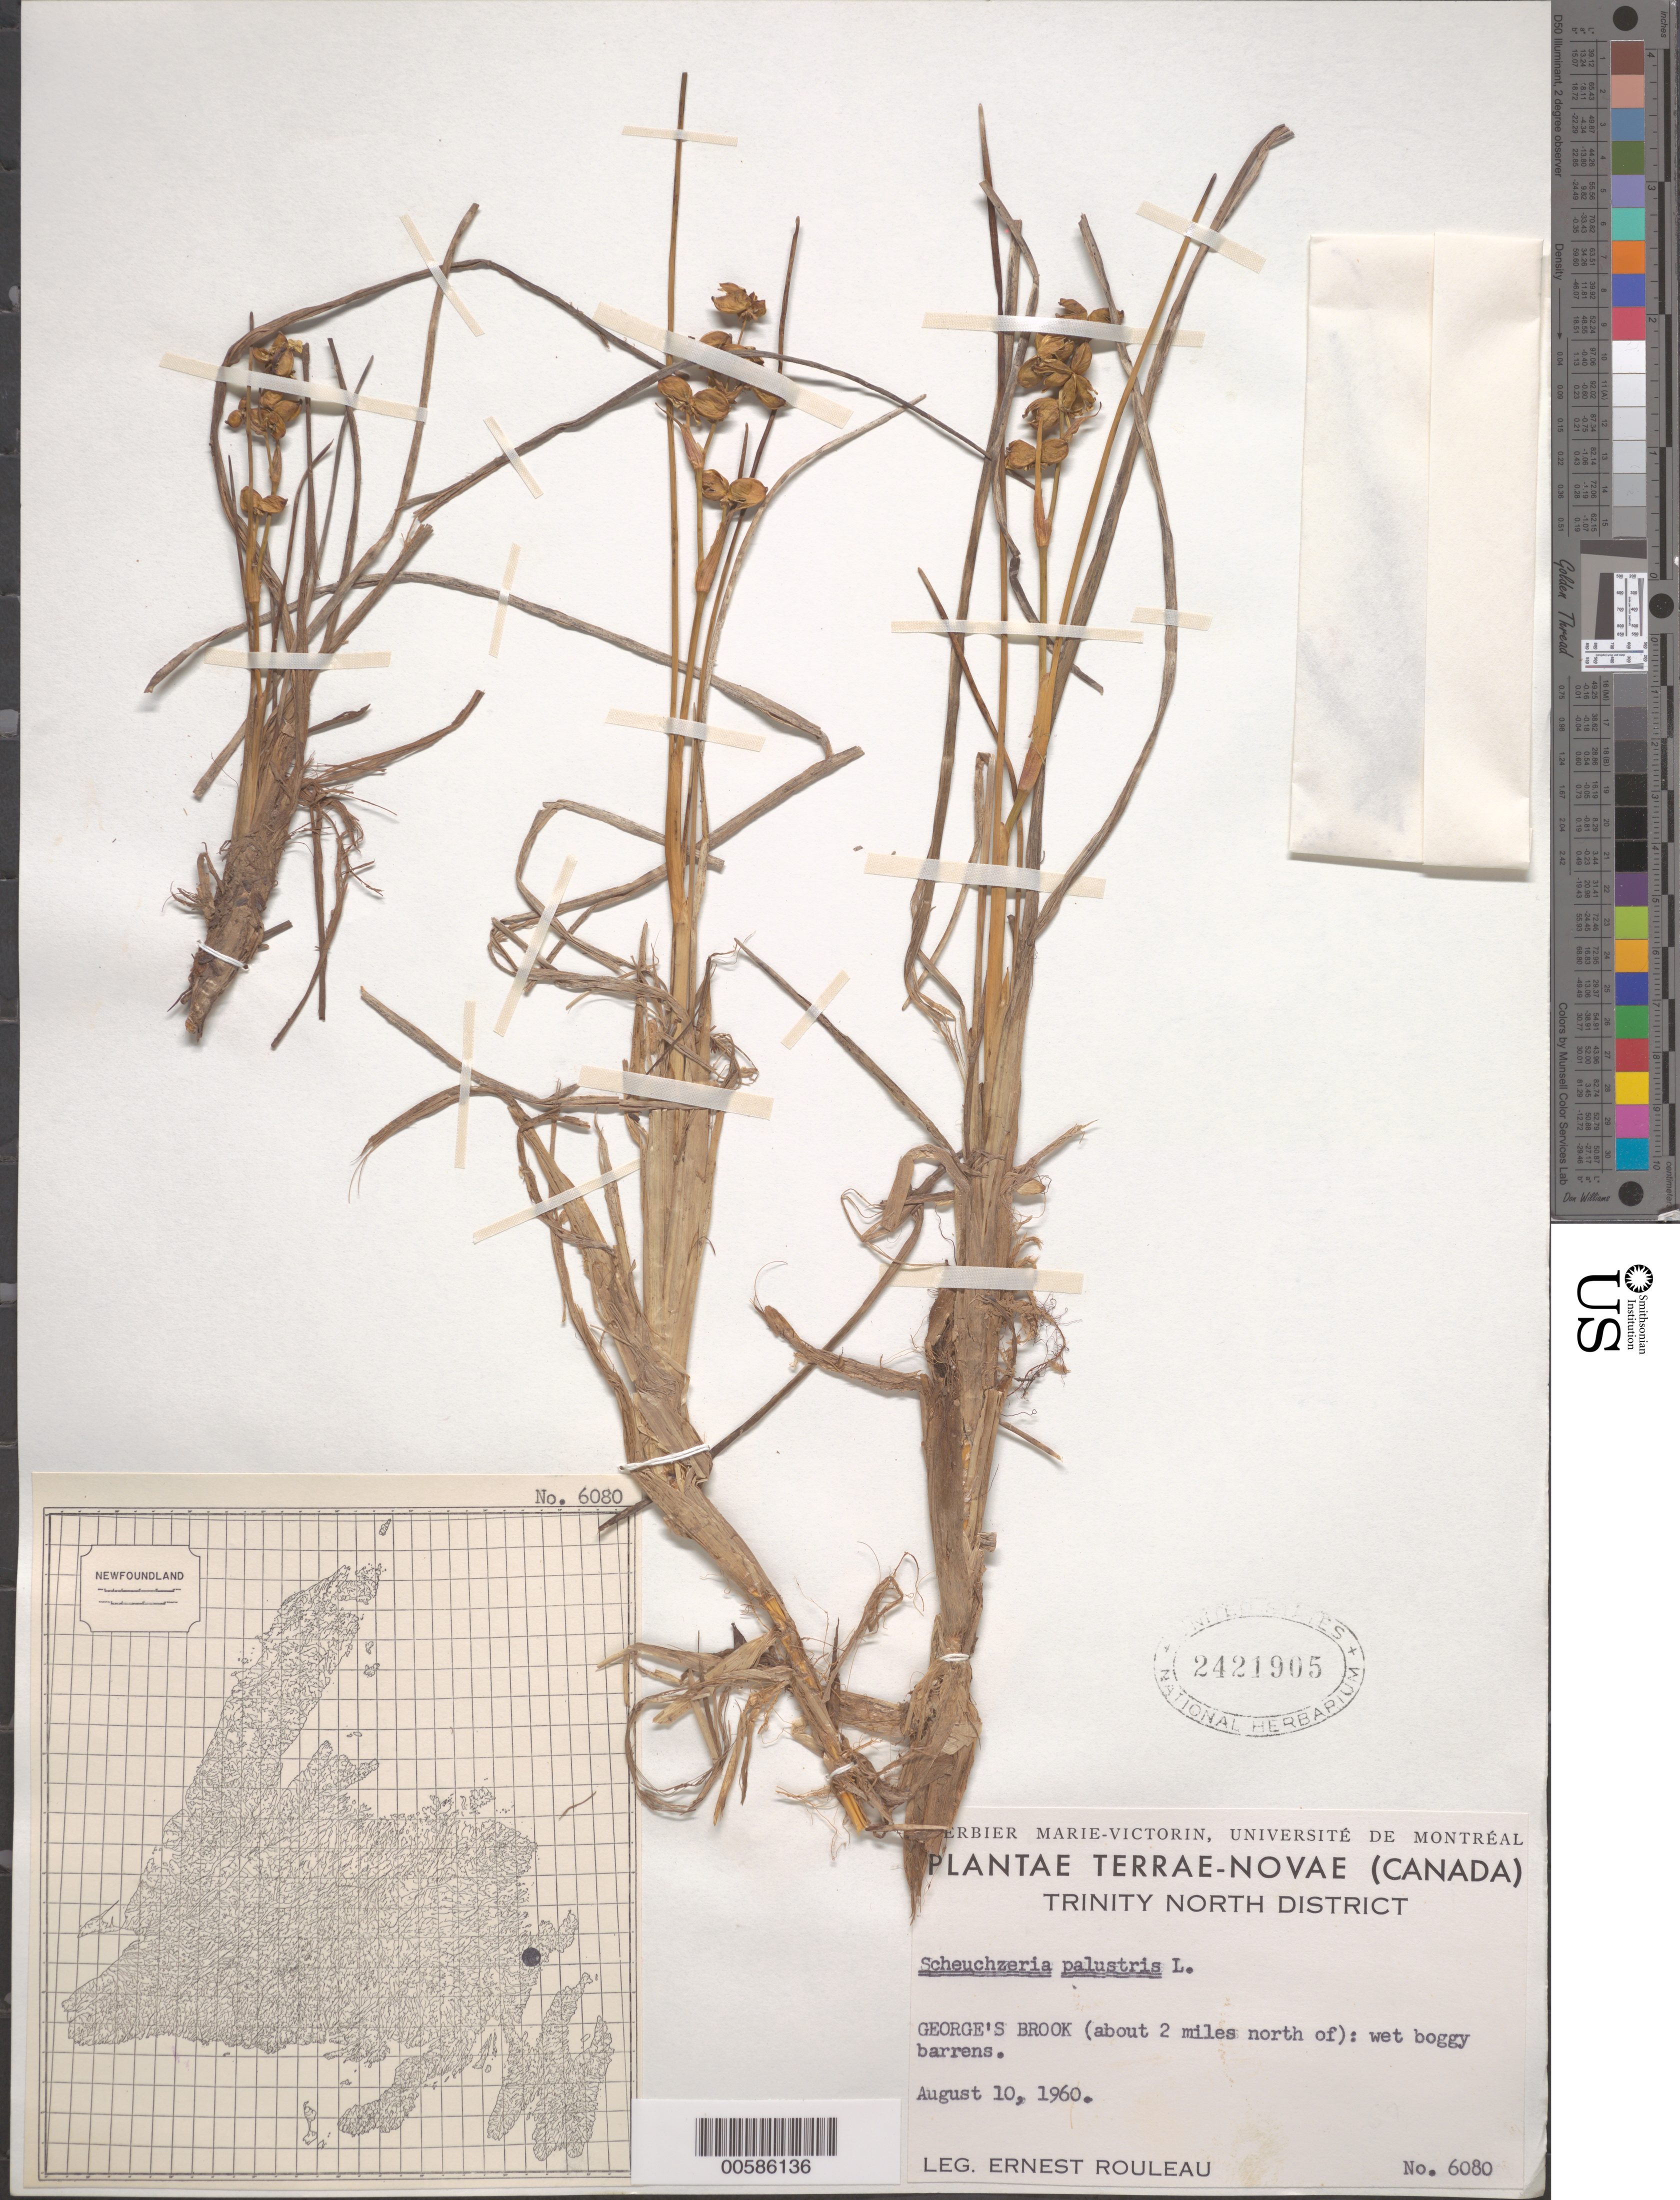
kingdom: Plantae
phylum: Tracheophyta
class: Liliopsida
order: Alismatales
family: Scheuchzeriaceae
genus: Scheuchzeria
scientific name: Scheuchzeria palustris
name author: L.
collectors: E. Rouleau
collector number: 6080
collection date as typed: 10 Aug 1960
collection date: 1960-08-10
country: Canada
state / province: Newfoundland and Labrador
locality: George's Brook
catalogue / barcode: US 2421905